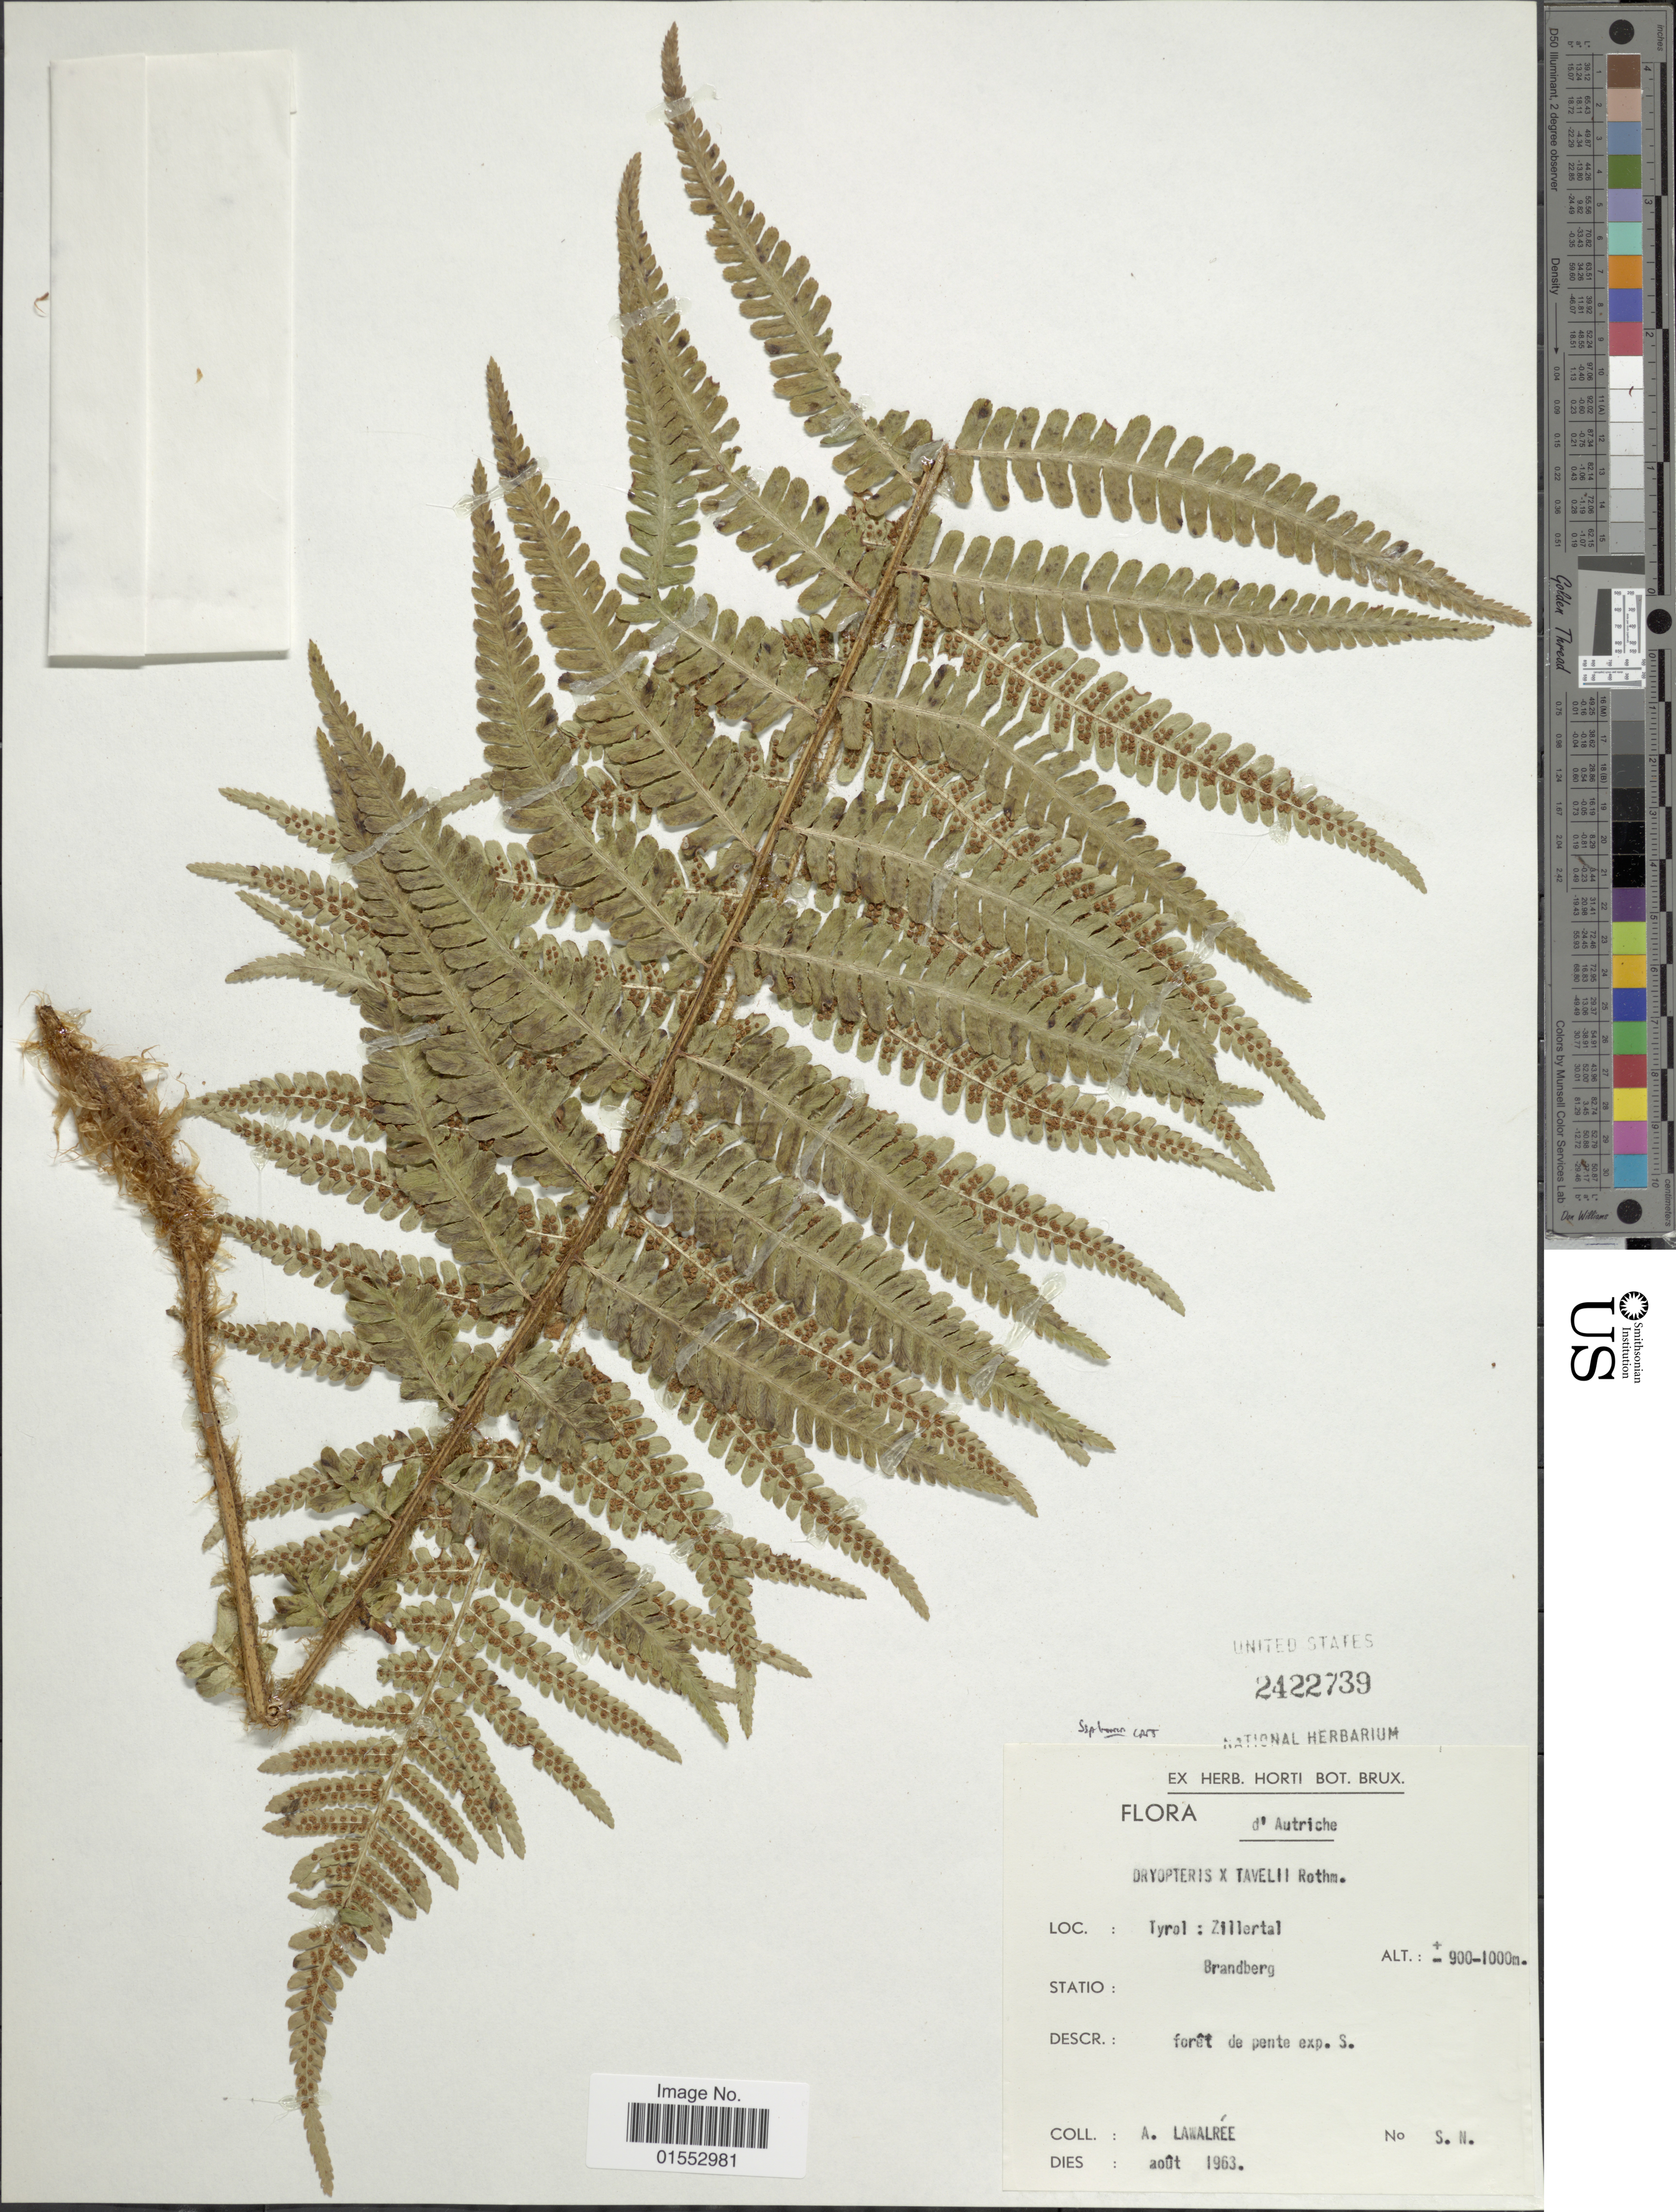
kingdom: Plantae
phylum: Tracheophyta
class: Polypodiopsida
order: Polypodiales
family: Dryopteridaceae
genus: Dryopteris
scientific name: Dryopteris affinis subsp. borreri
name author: (Newman) Fraser-Jenk.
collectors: A. G. Lawalrée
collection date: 1963-08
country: Austria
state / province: Tirol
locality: Tyrol: Zillertal, Brandberg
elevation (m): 900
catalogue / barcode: US 2422739